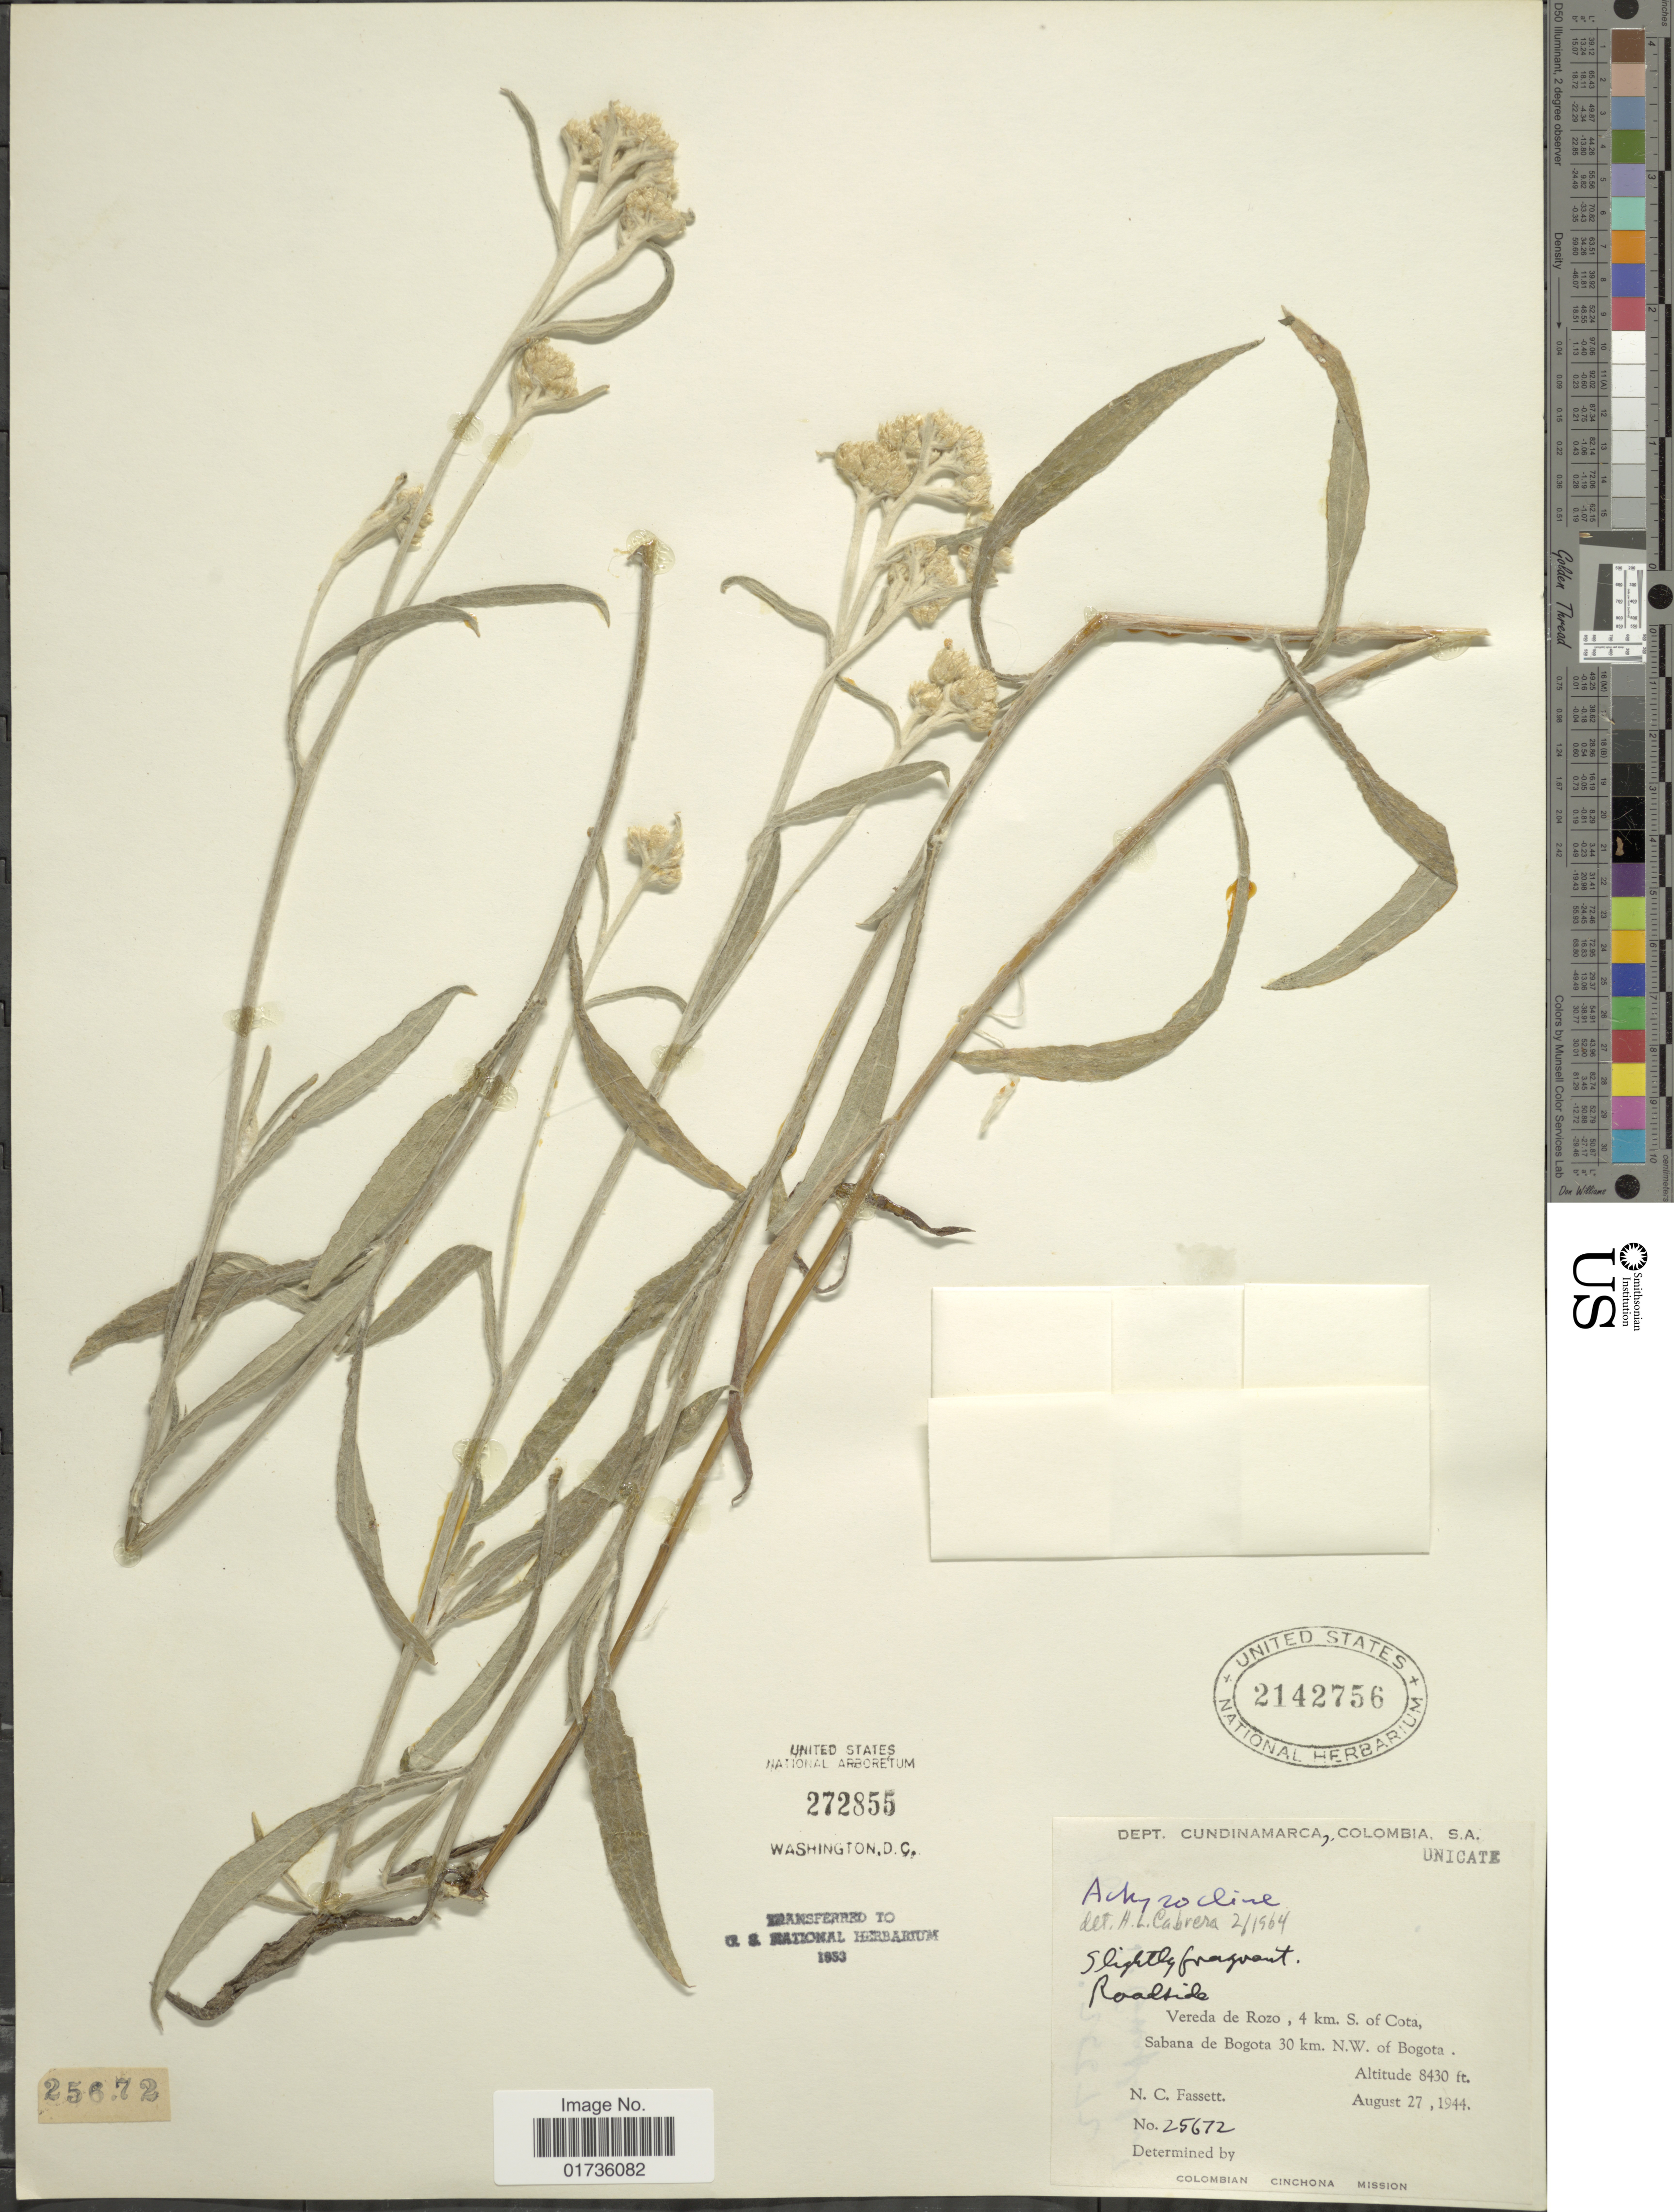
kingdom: Plantae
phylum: Tracheophyta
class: Magnoliopsida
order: Asterales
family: Asteraceae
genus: Achyrocline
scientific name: Achyrocline sp.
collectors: N. C. Fassett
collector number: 25672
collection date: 1944-08-27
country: Colombia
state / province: Cundinamarca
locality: Dept. Cundinamarca, Roadside, Vereda de Rozo, 4 km S. of Cota, Sabana de Bogota 30 km N.W. of Bogota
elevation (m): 2569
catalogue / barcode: US 2142756